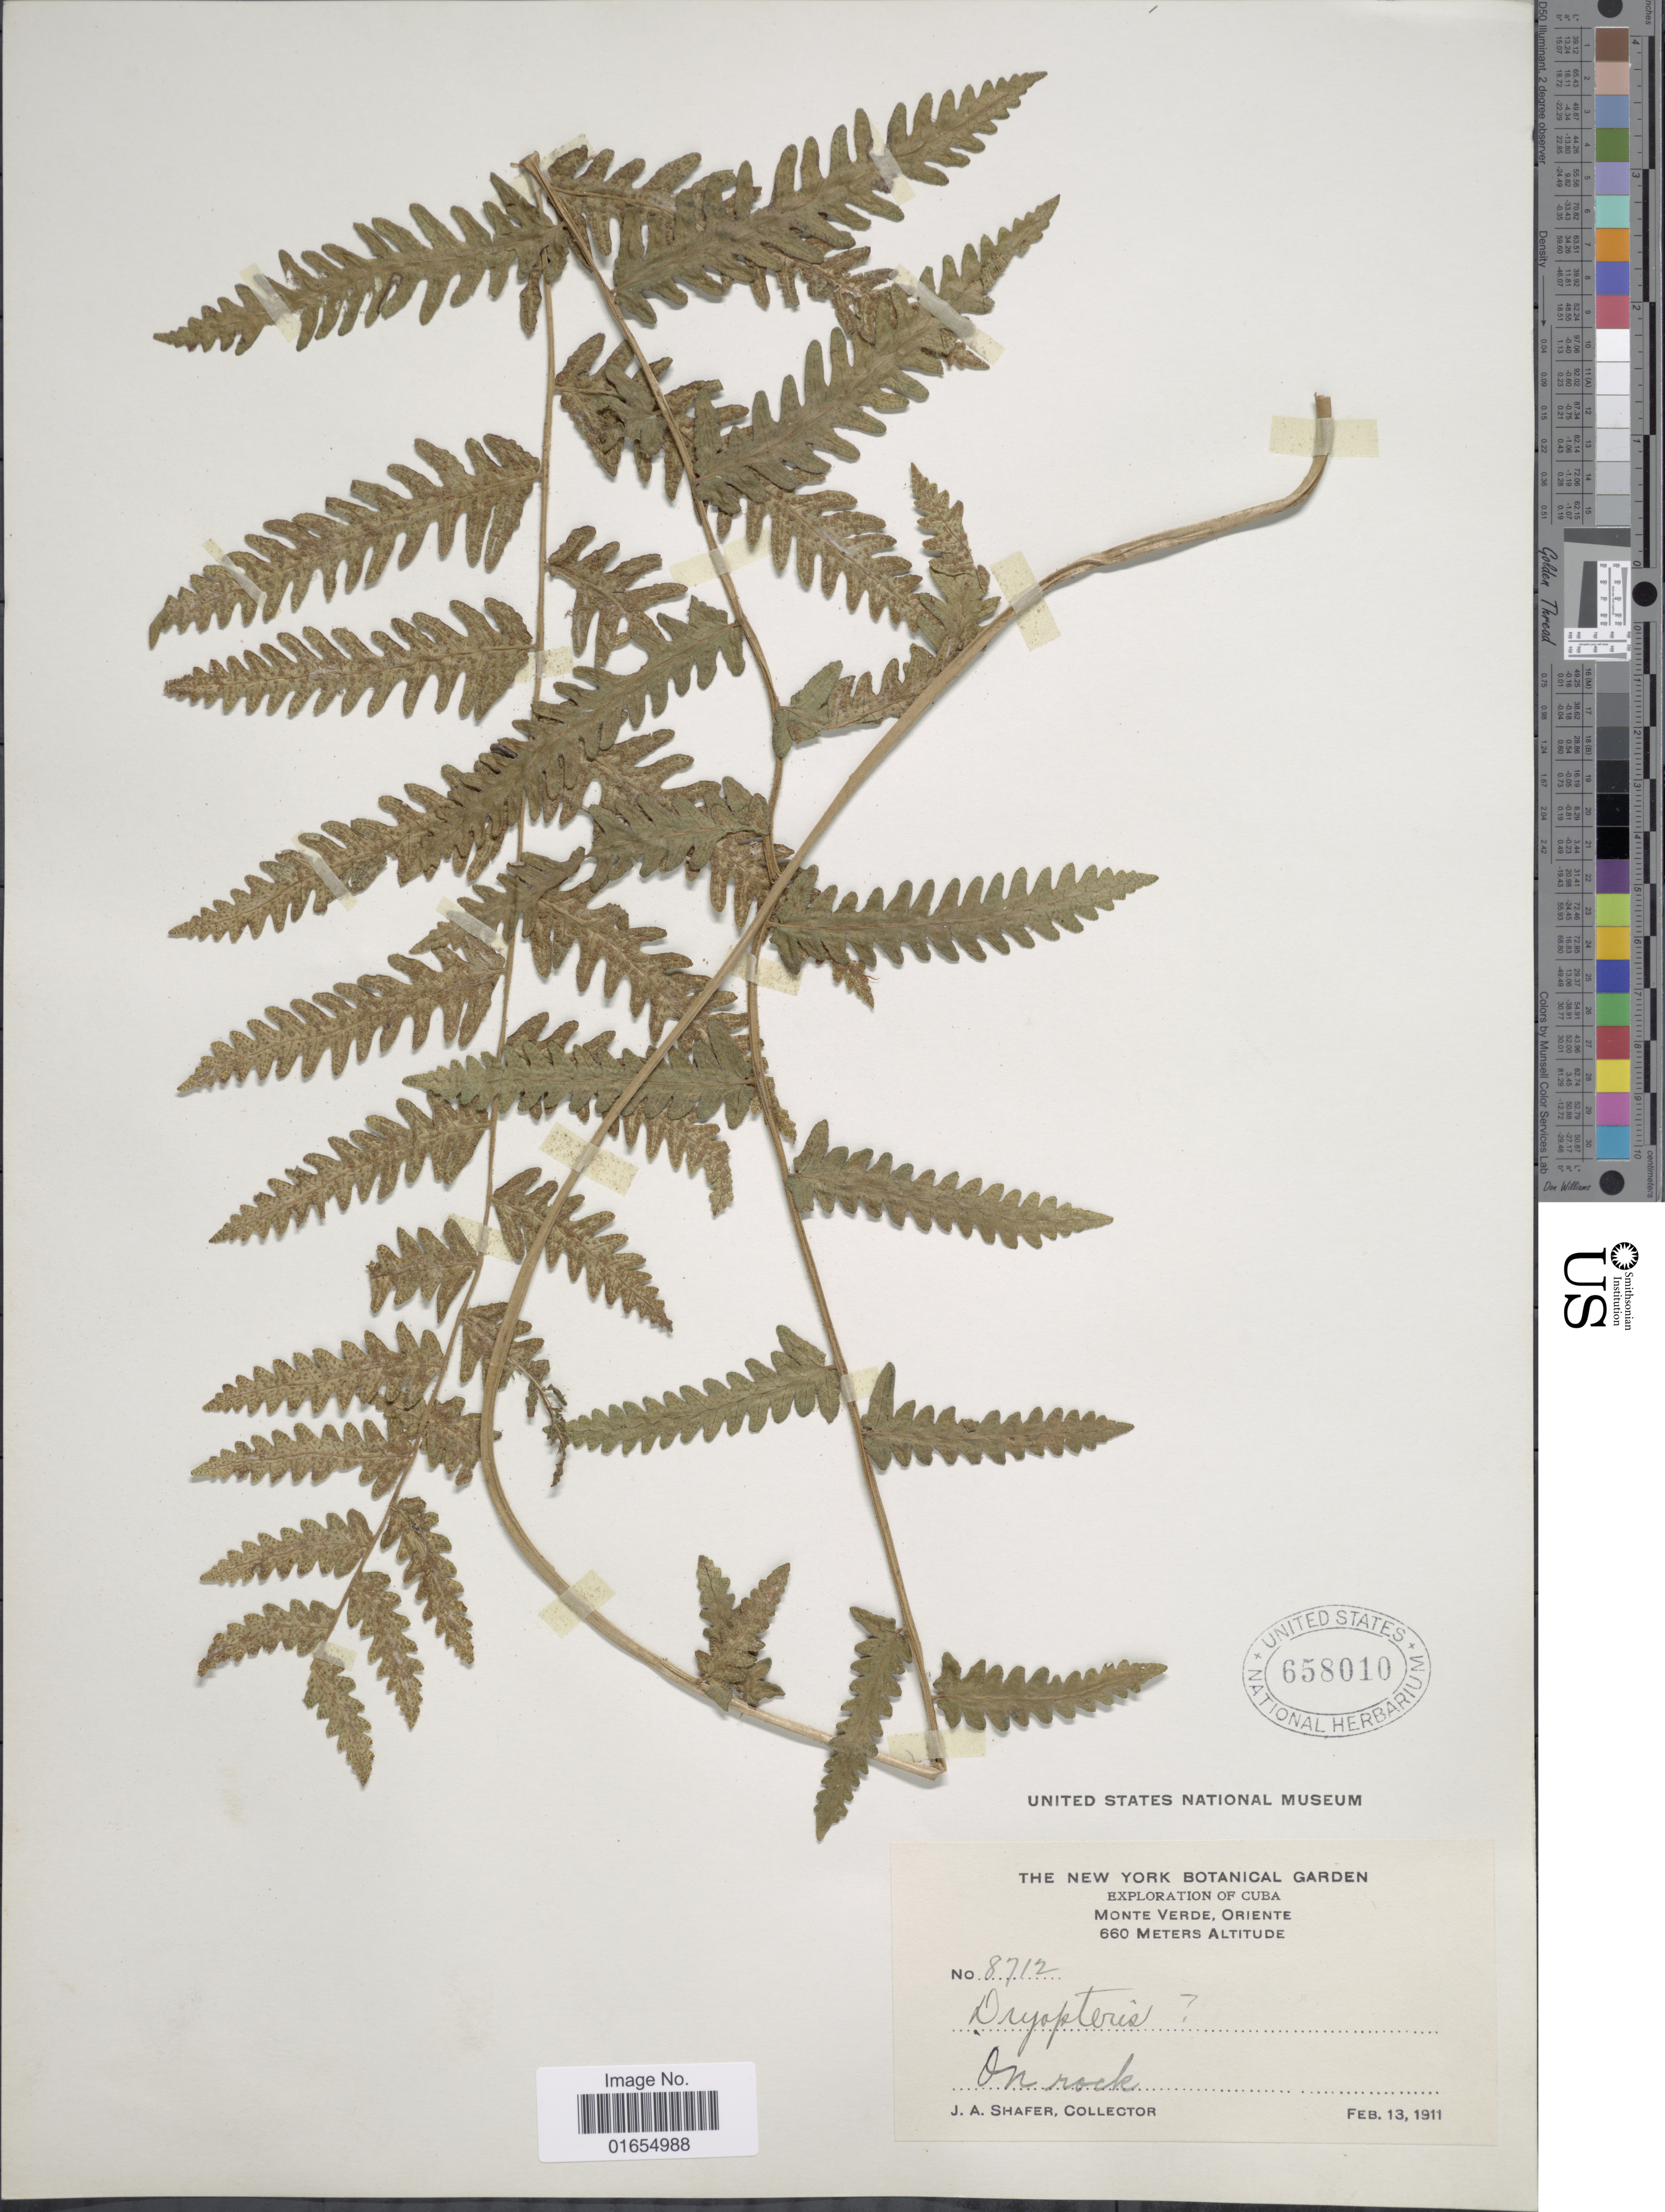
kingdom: Plantae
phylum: Tracheophyta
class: Polypodiopsida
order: Polypodiales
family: Thelypteridaceae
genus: Goniopteris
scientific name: Goniopteris sclerophylla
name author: (Poepp.) C.V. Morton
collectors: J. A. Shafer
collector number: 8712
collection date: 1911-02-13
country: Cuba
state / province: Oriente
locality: Monte Verde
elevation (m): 660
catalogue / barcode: US 658010